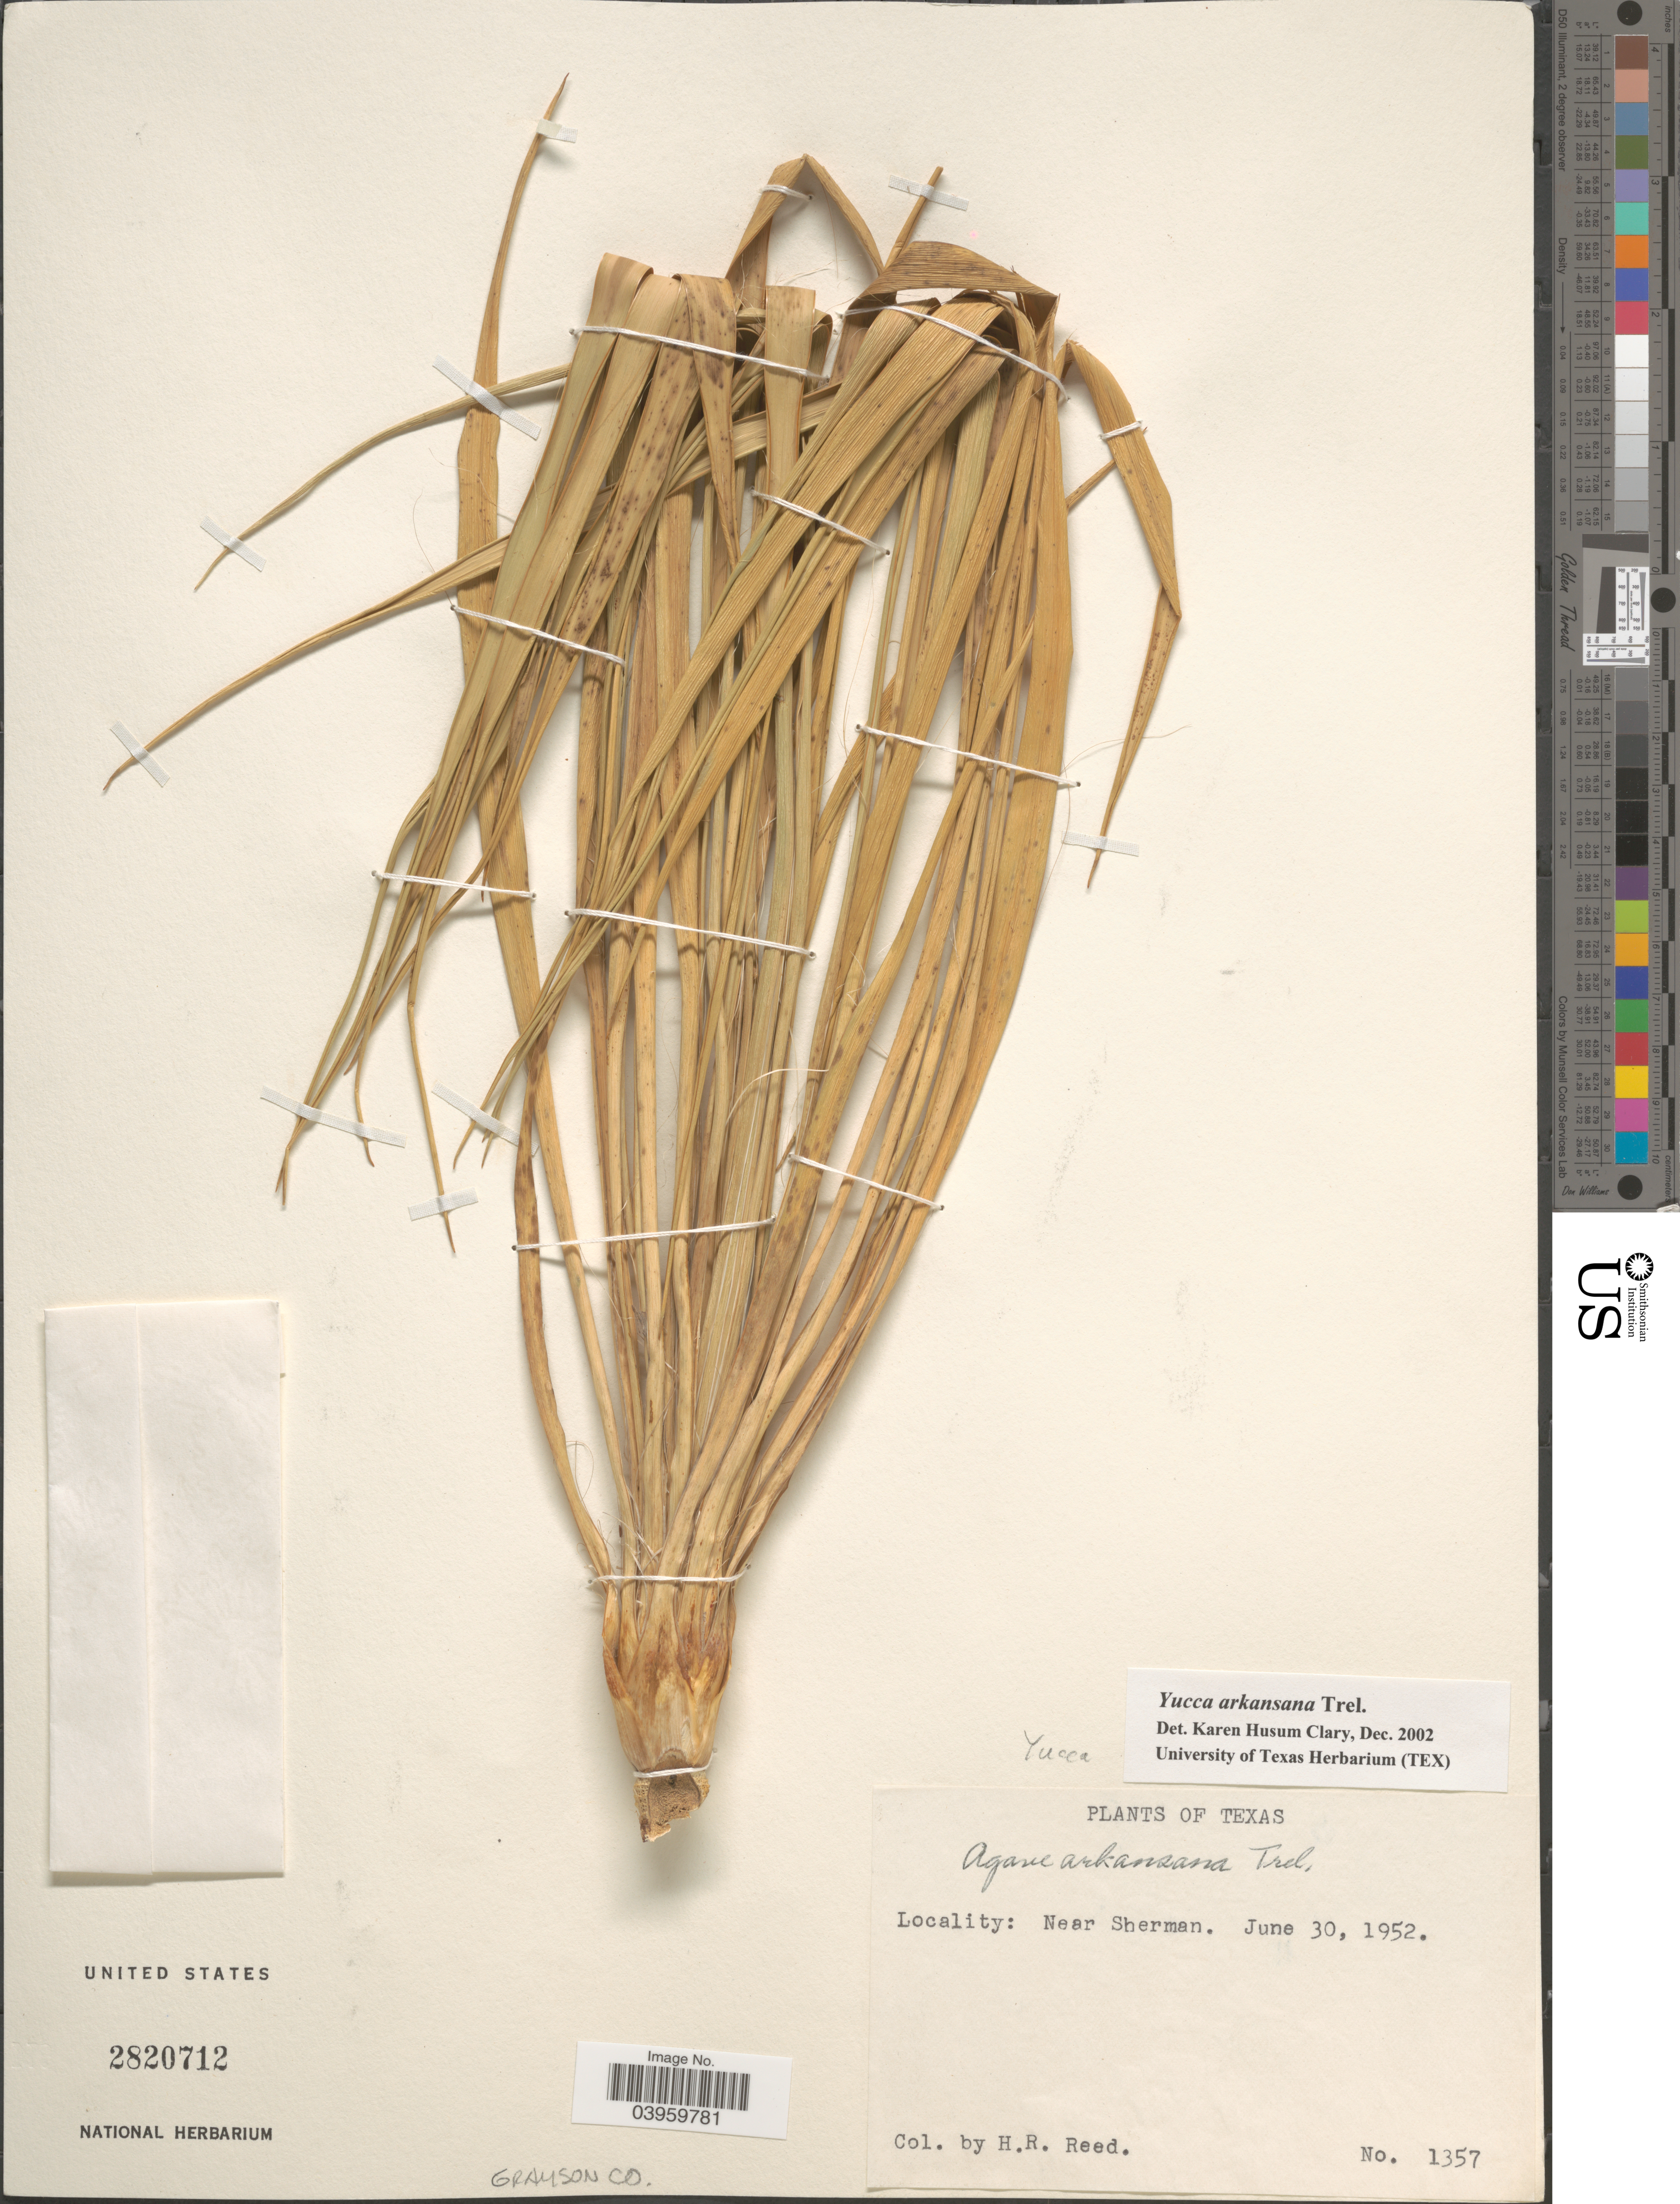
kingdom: Plantae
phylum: Tracheophyta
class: Liliopsida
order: Asparagales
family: Asparagaceae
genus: Yucca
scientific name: Yucca arkansana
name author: Trel.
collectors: H. Reed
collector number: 1357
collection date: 1952-06-30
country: United States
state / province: Texas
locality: Grayson Co. Near Sherman.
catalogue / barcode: US 2820712